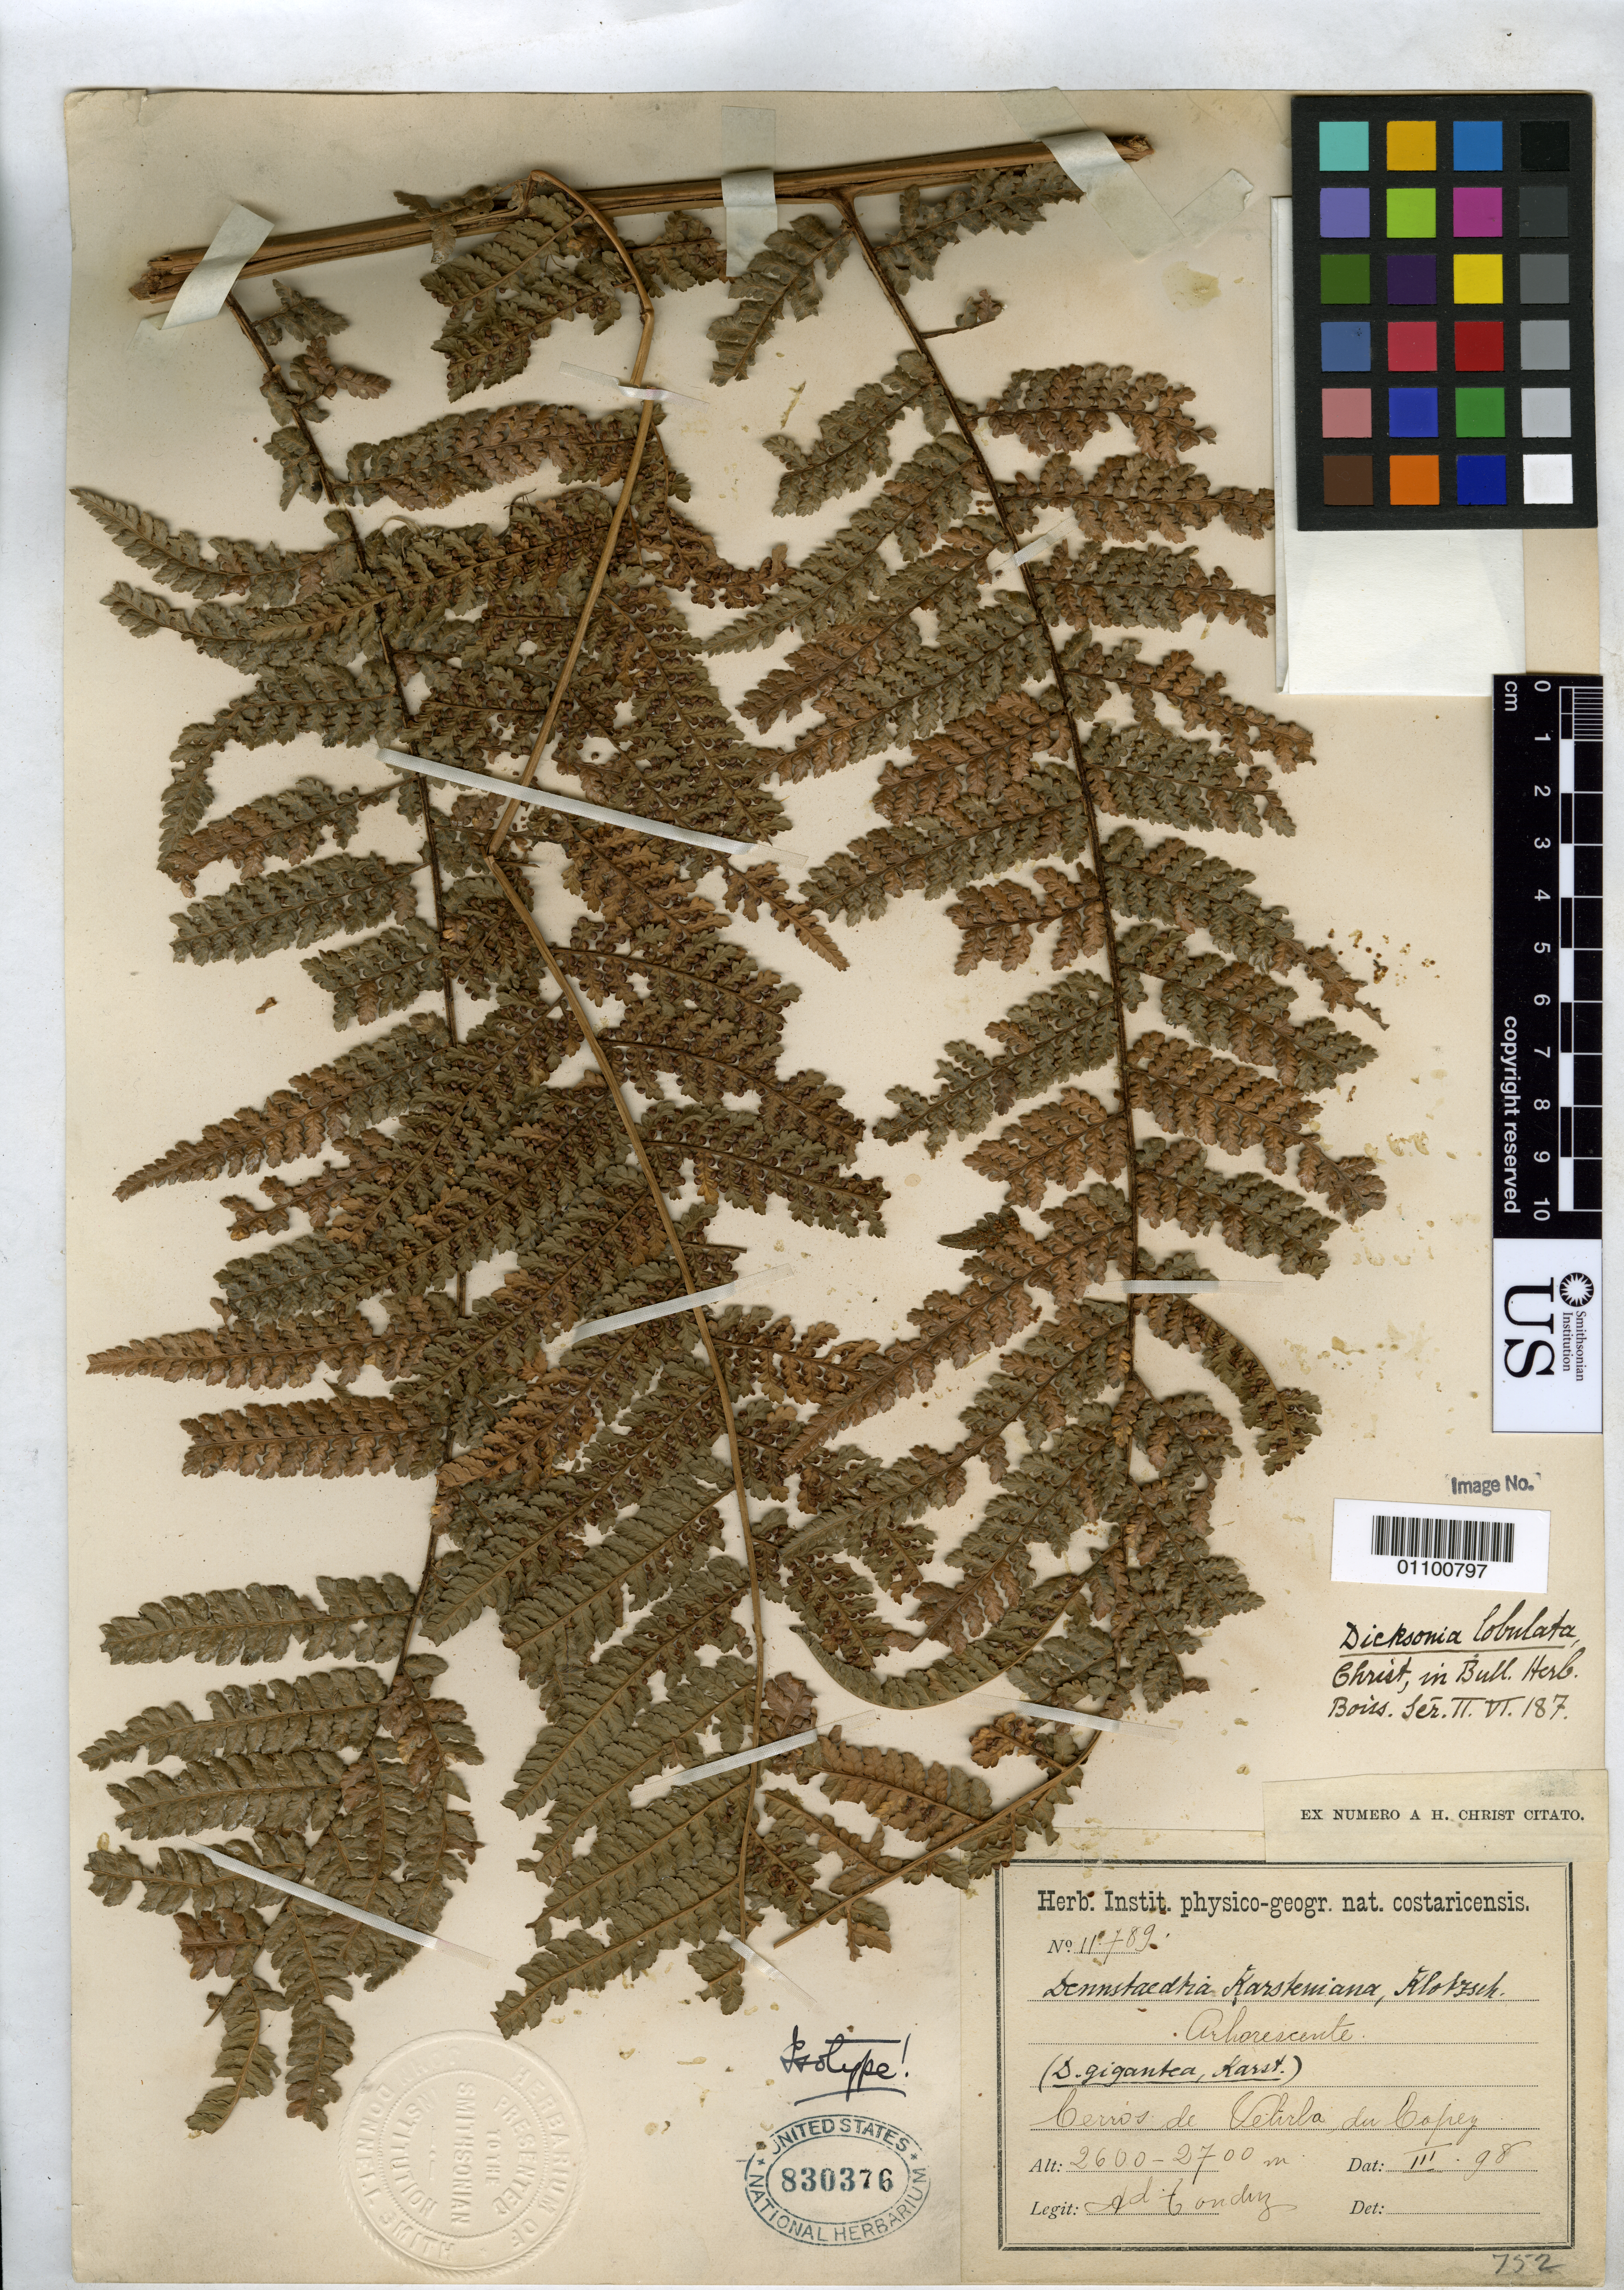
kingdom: Plantae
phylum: Tracheophyta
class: Polypodiopsida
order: Cyatheales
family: Dicksoniaceae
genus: Dicksonia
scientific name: Dicksonia lobulata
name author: Christ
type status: Isotype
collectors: A. Tonduz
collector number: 11789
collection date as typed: Mar 1898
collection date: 1898-03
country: Costa Rica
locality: Cerros de Valisla au Copey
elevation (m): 2600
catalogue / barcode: US 830376